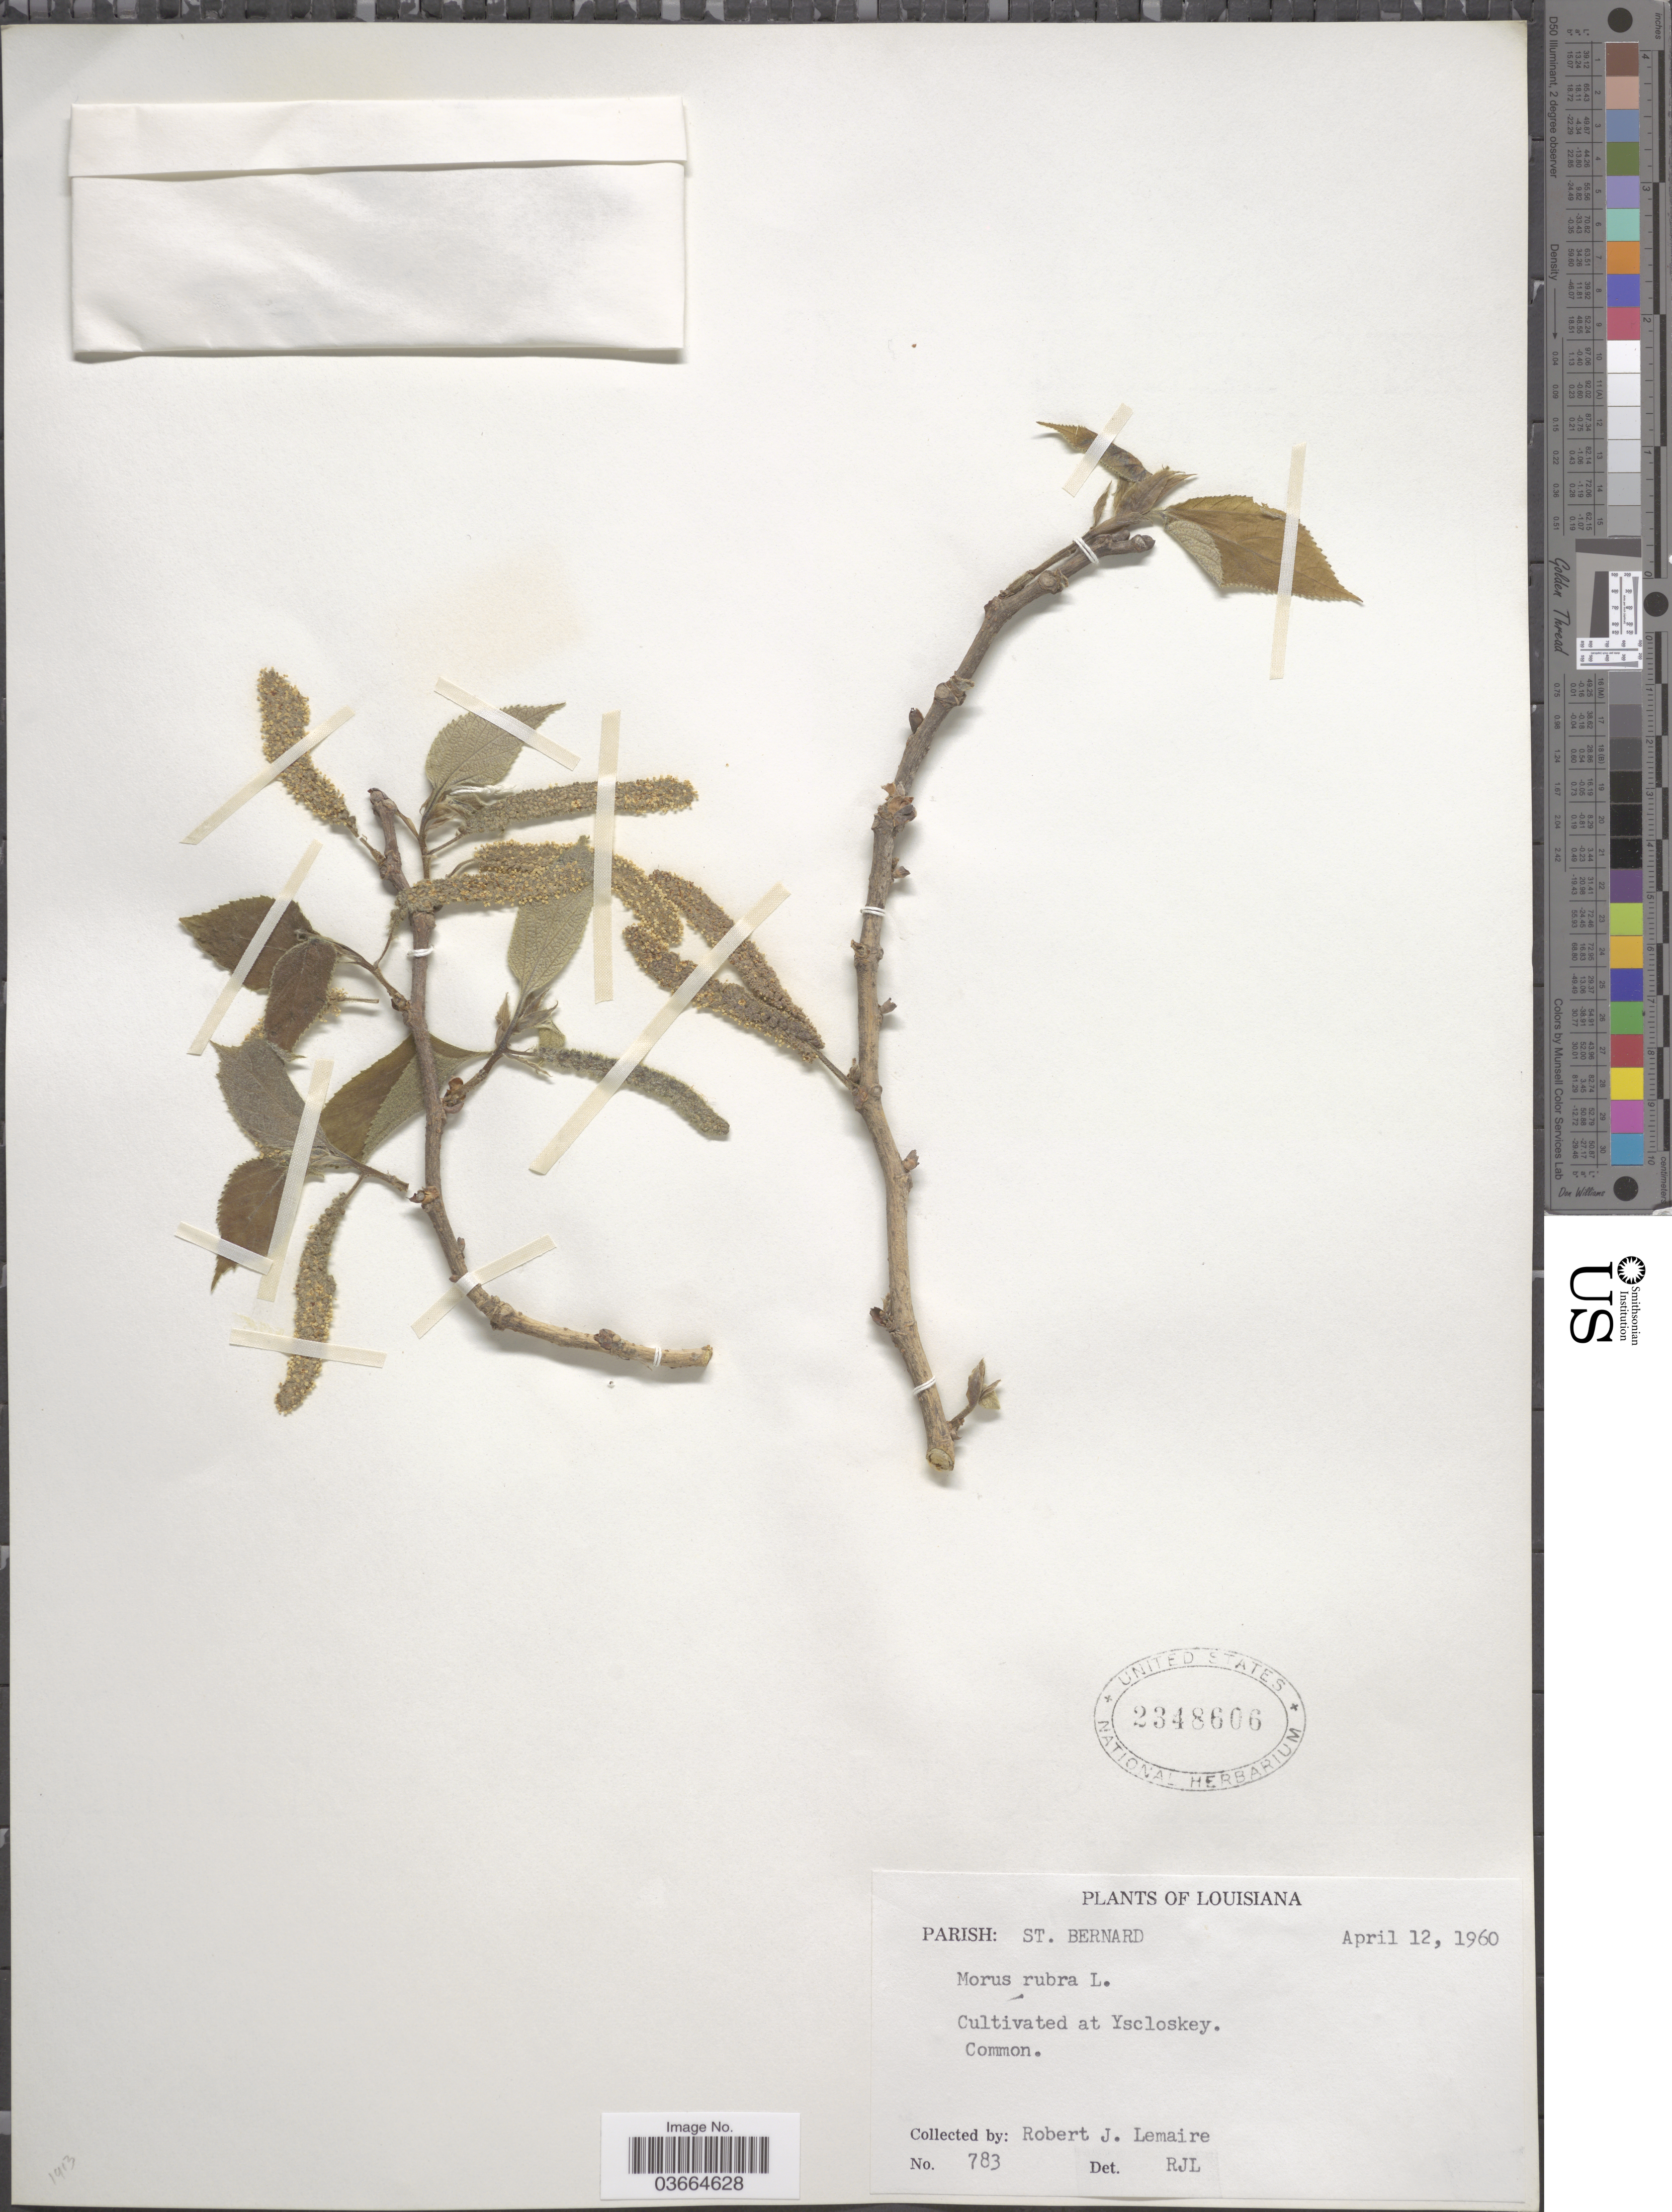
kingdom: Plantae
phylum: Tracheophyta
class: Magnoliopsida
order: Rosales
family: Moraceae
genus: Morus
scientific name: Morus rubra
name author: L.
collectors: R. J. Lemaire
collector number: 783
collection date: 1960-04-12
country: United States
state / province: Louisiana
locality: Yscloskey.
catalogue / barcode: US 2348606